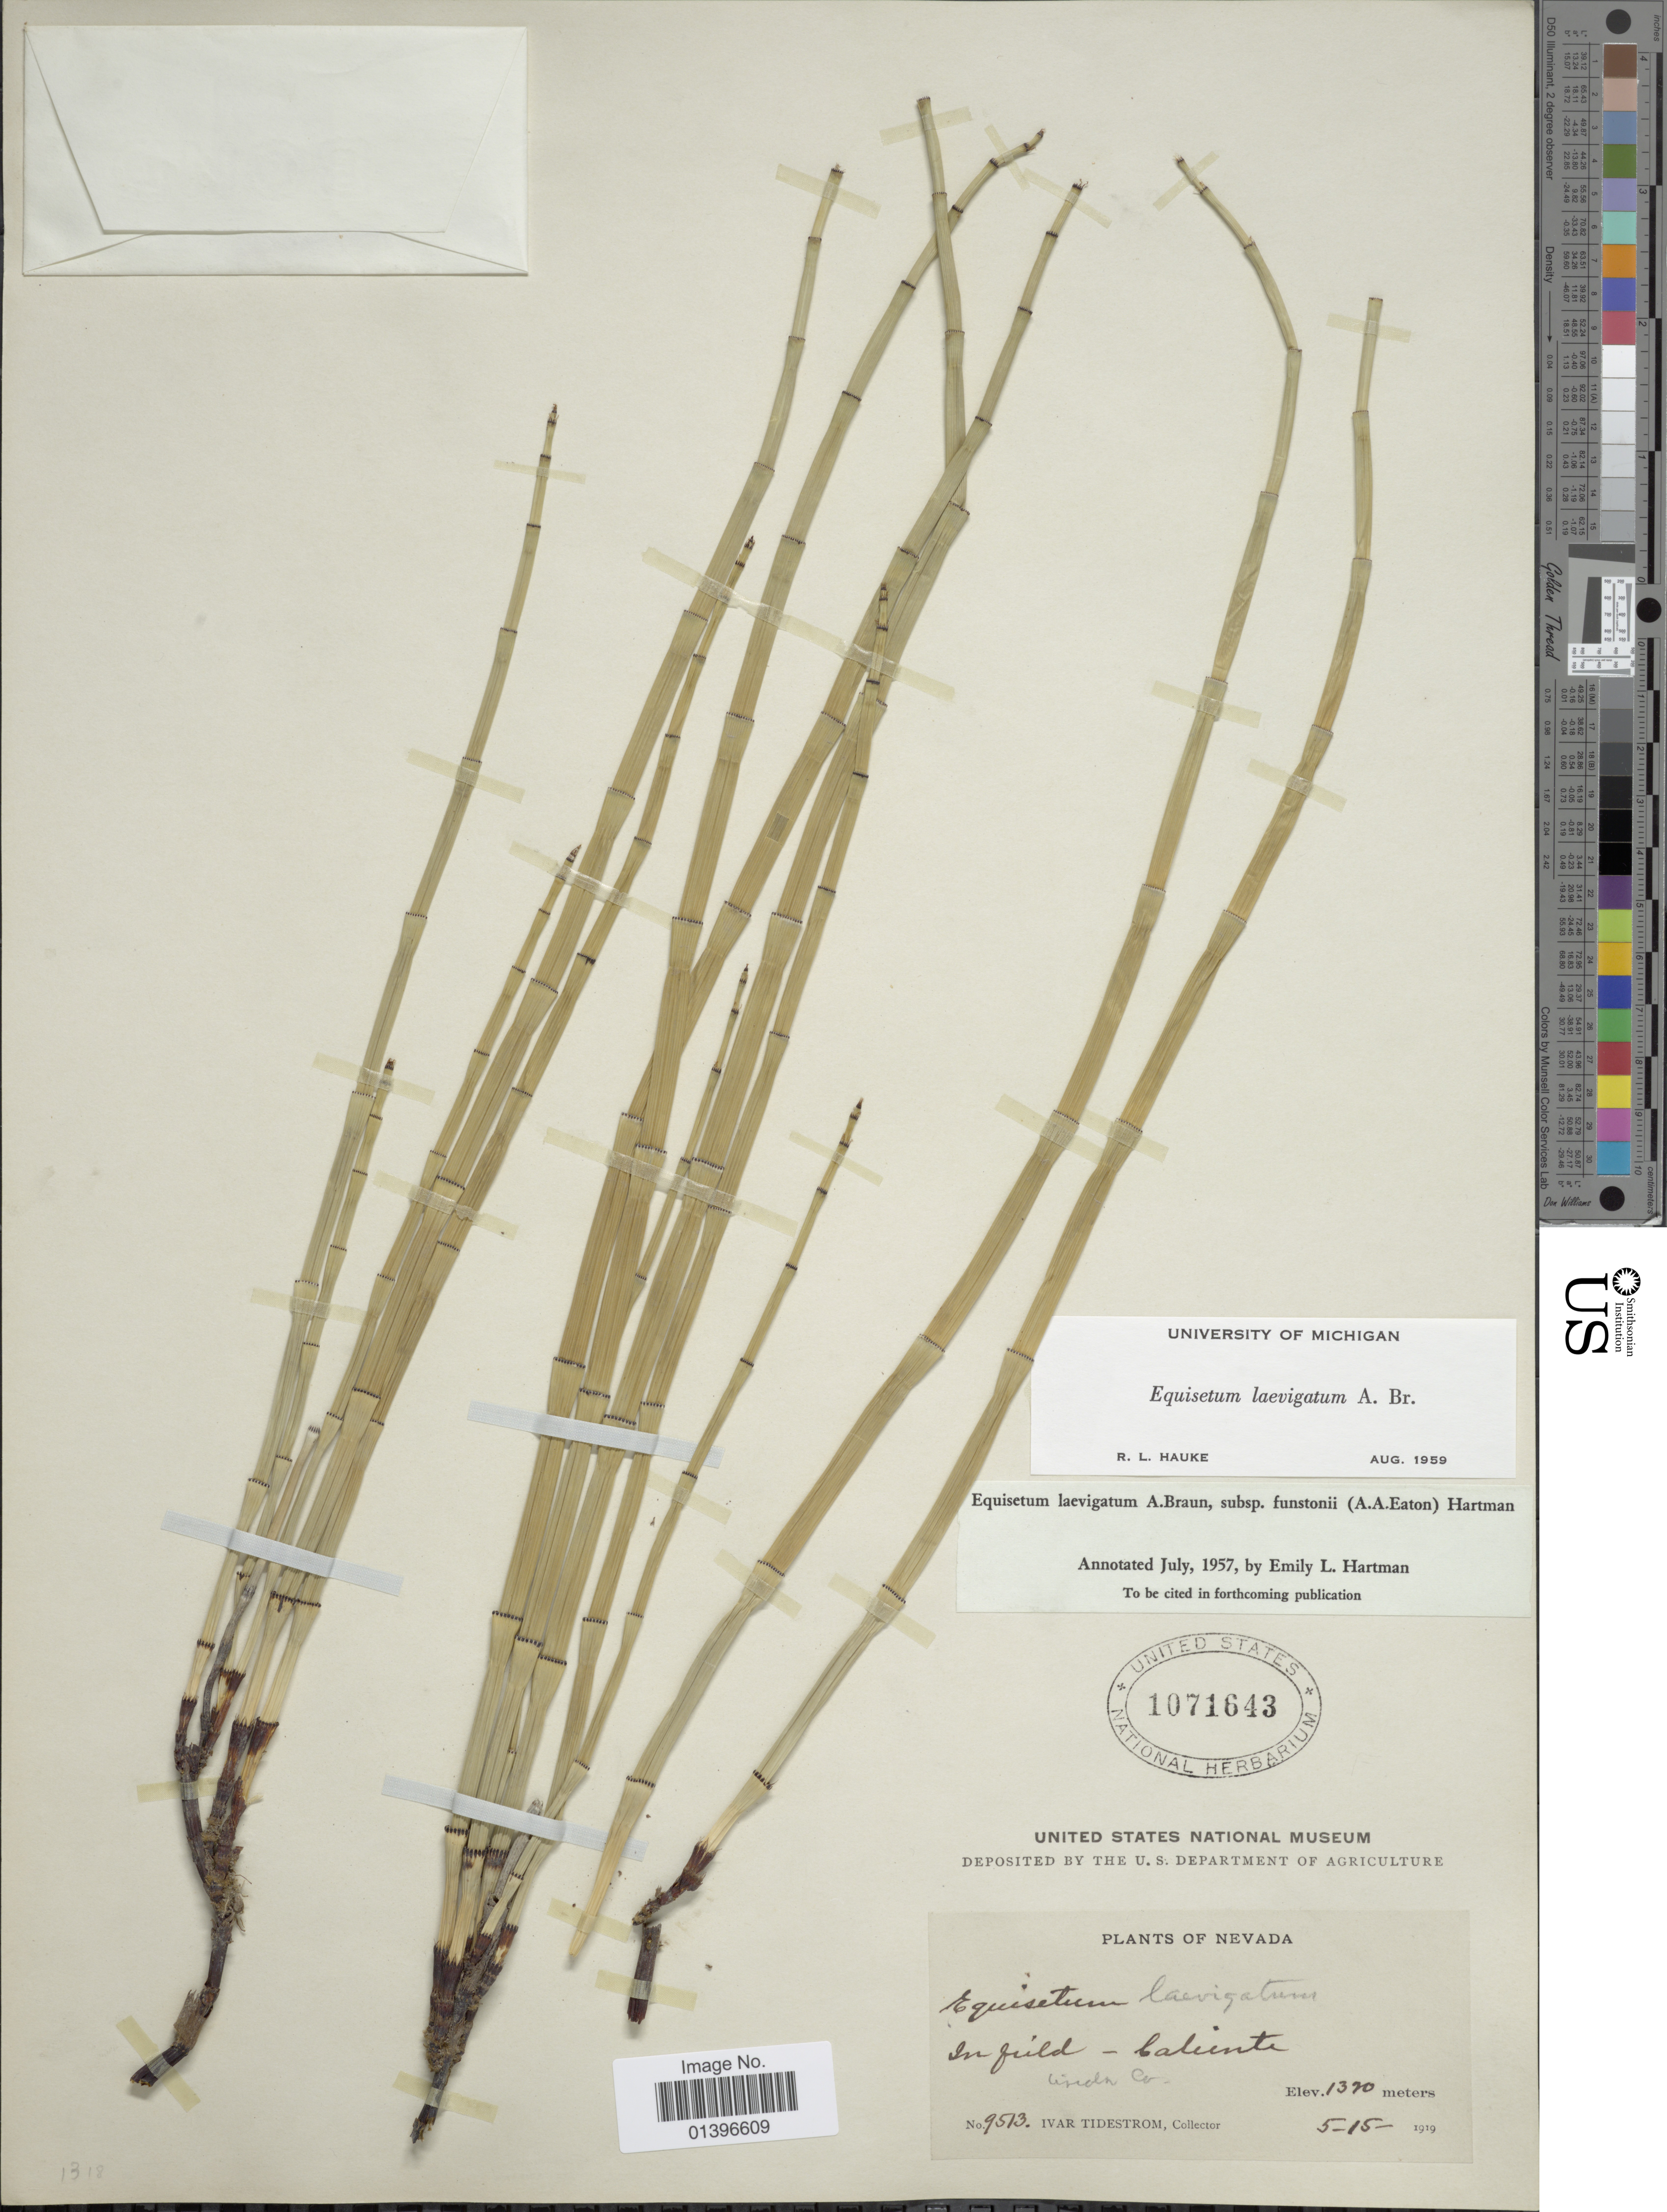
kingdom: Plantae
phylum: Tracheophyta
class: Polypodiopsida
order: Equisetales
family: Equisetaceae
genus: Equisetum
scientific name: Equisetum laevigatum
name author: A. Braun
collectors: I. F. Tidestrom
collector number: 9513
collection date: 1919-05-15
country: United States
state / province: Nevada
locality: In field - Caliente, Lincoln Co.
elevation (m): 1320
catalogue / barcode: US 1071643